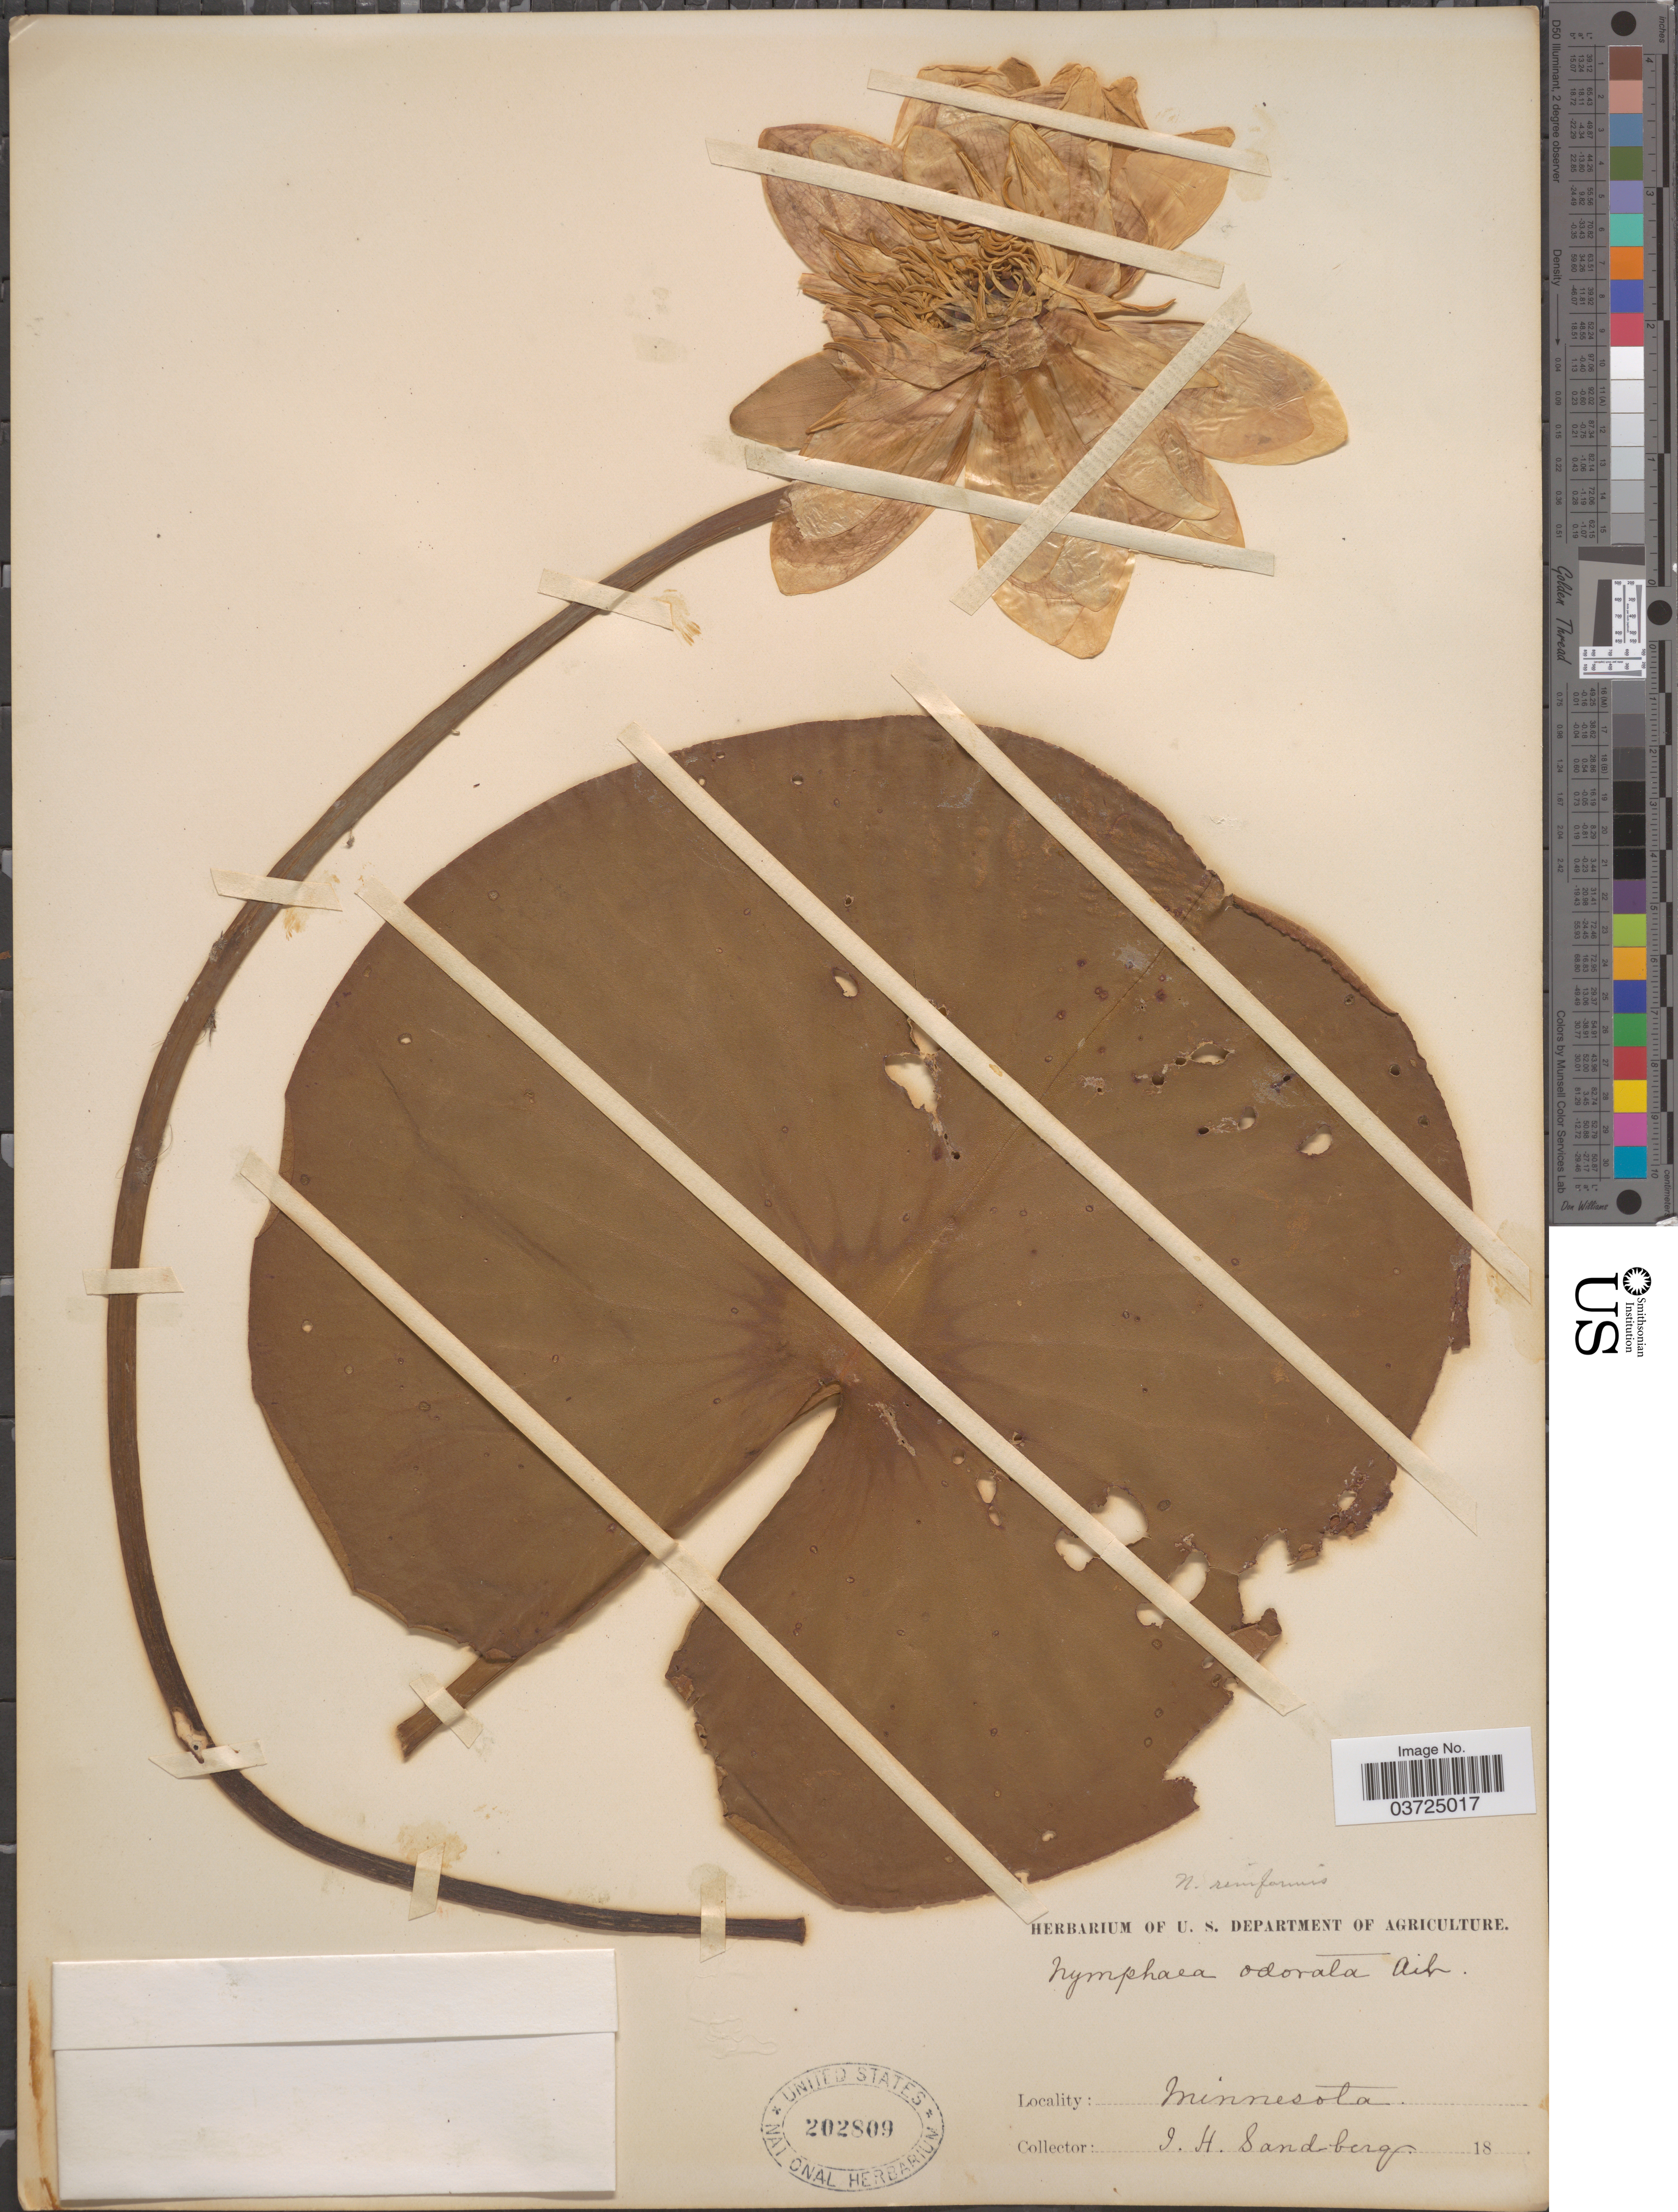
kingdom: Plantae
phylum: Tracheophyta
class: Magnoliopsida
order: Nymphaeales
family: Nymphaeaceae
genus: Nymphaea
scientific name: Nymphaea odorata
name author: Aiton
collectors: J. H. Sandberg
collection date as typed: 18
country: United States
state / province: Minnesota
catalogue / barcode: US 202809